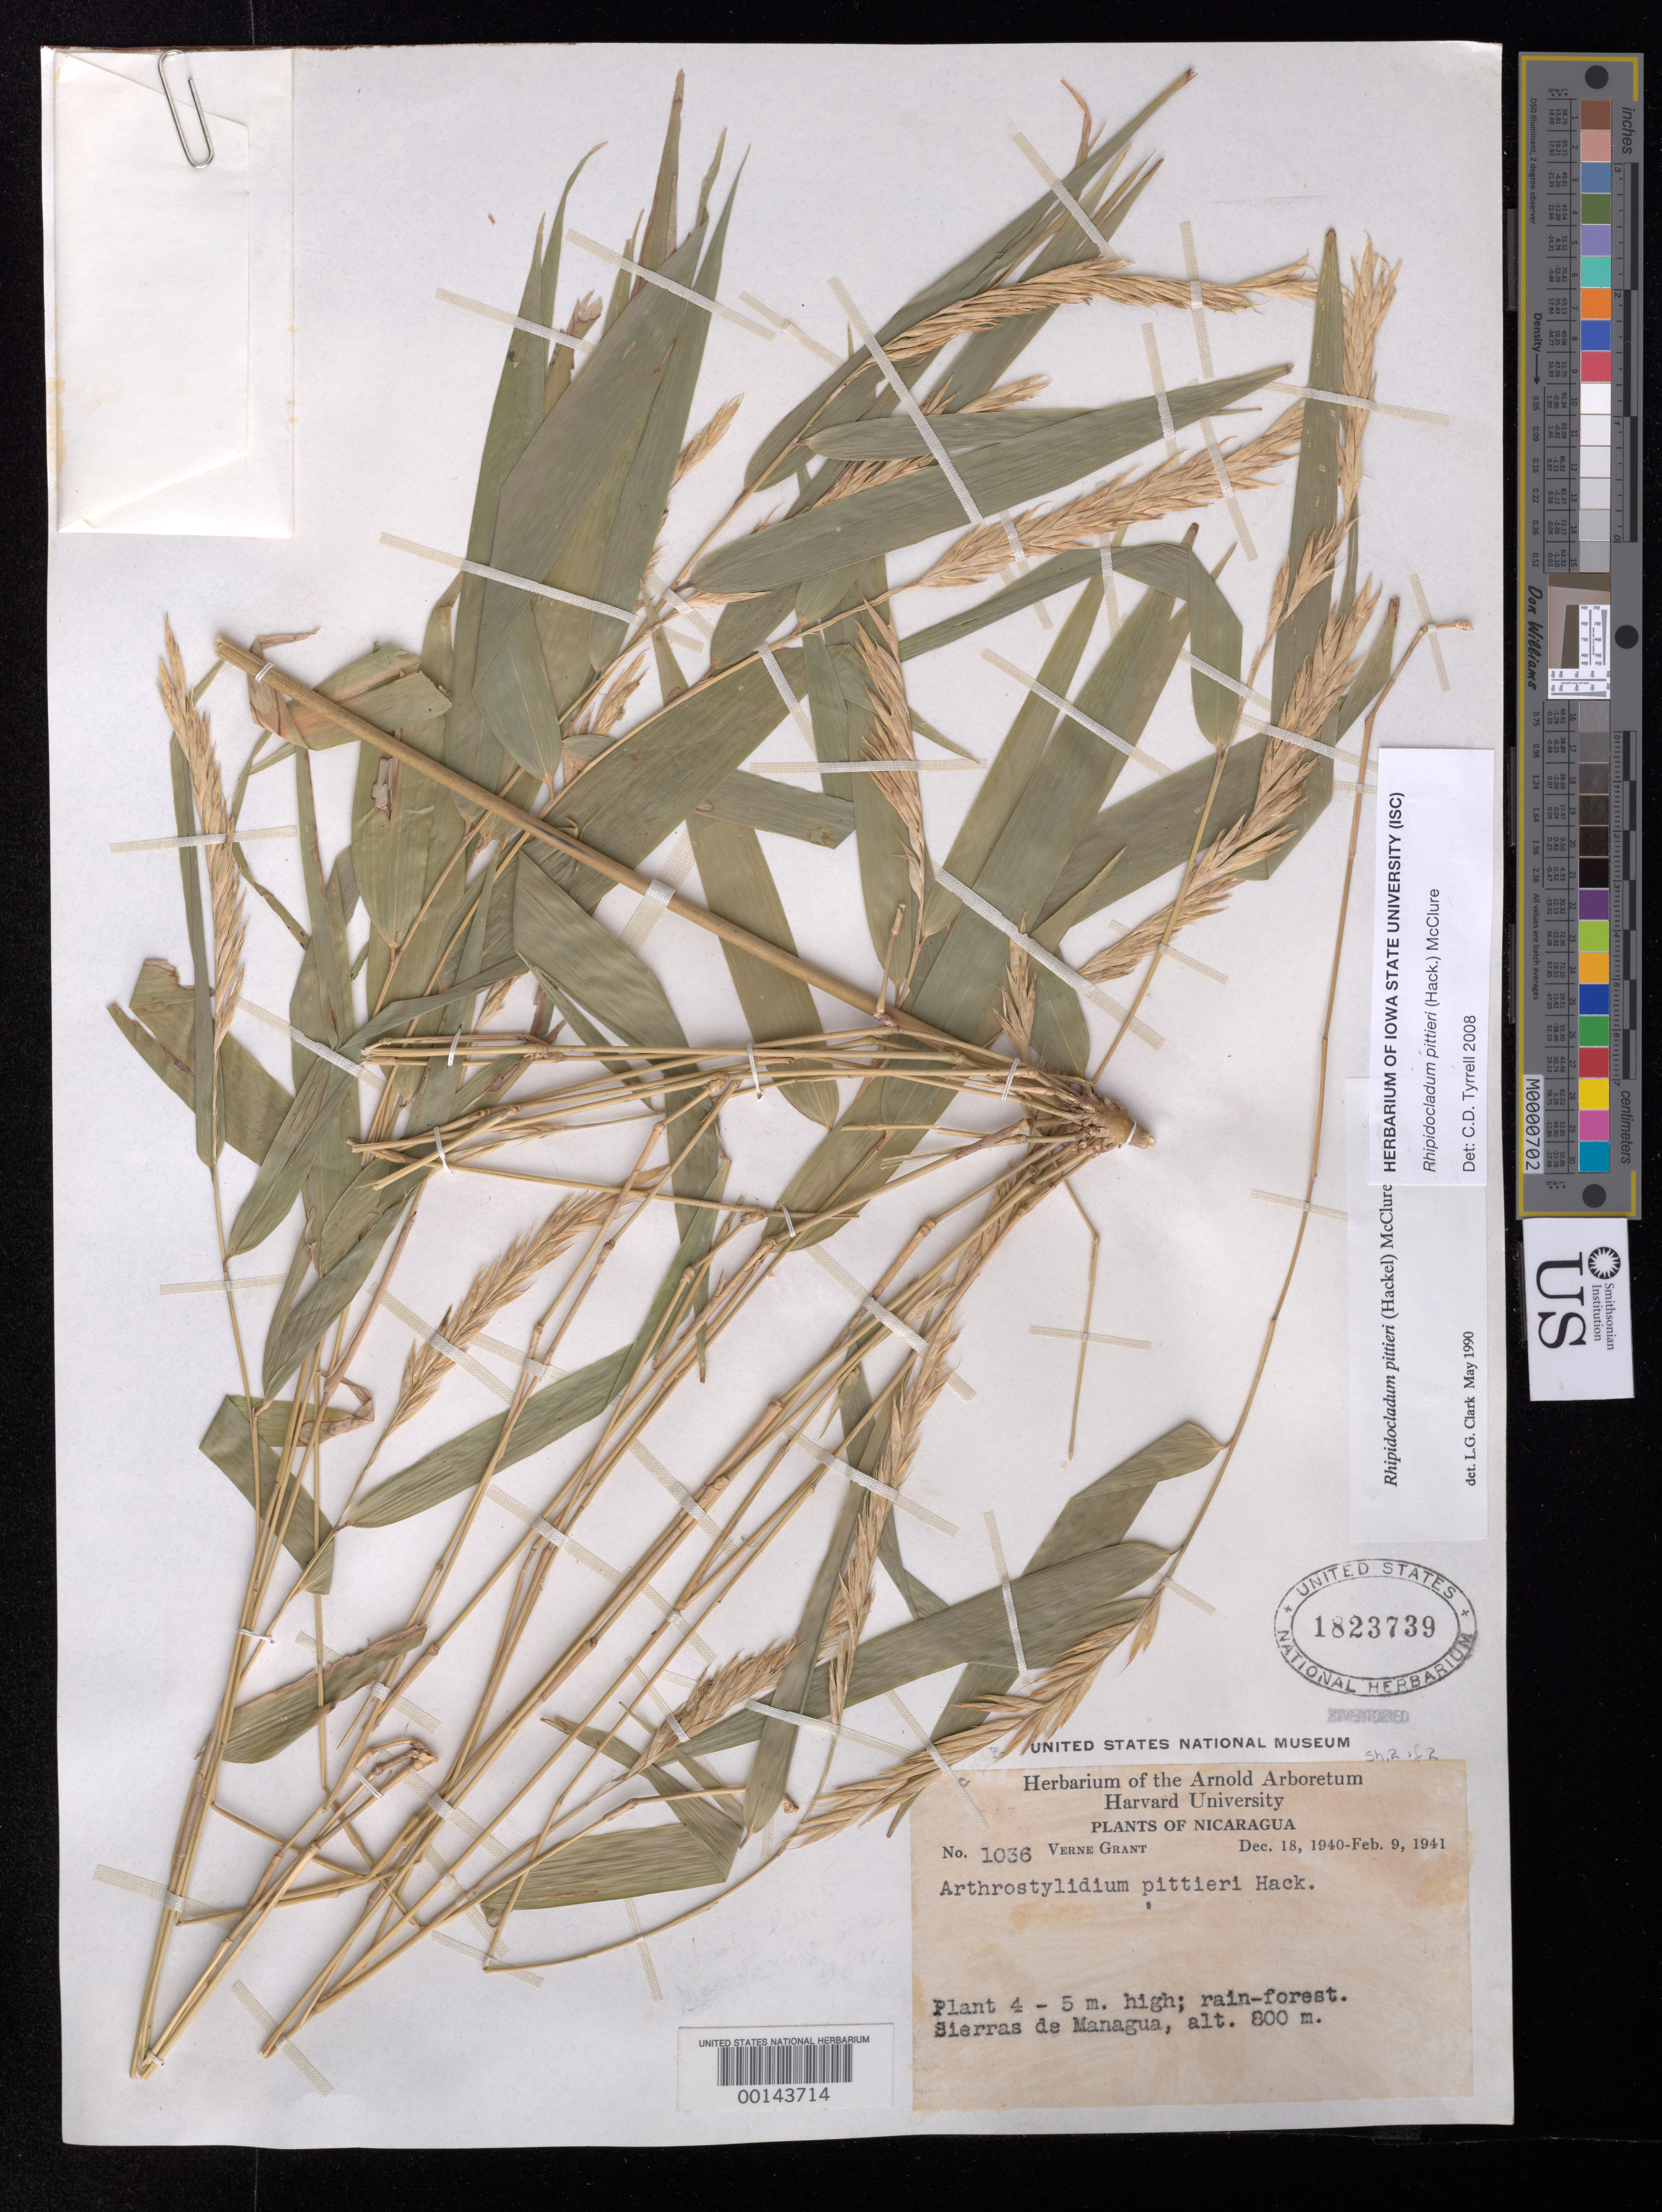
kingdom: Plantae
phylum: Tracheophyta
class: Liliopsida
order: Poales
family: Poaceae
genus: Rhipidocladum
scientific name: Rhipidocladum pittieri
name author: (J. Hack.) McClure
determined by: Tyrrell, C. D.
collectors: V. Grant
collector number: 1036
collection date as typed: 18 Dec 1940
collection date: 1940-12-18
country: Nicaragua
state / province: Managua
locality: Sierras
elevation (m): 800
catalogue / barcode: US 1823739